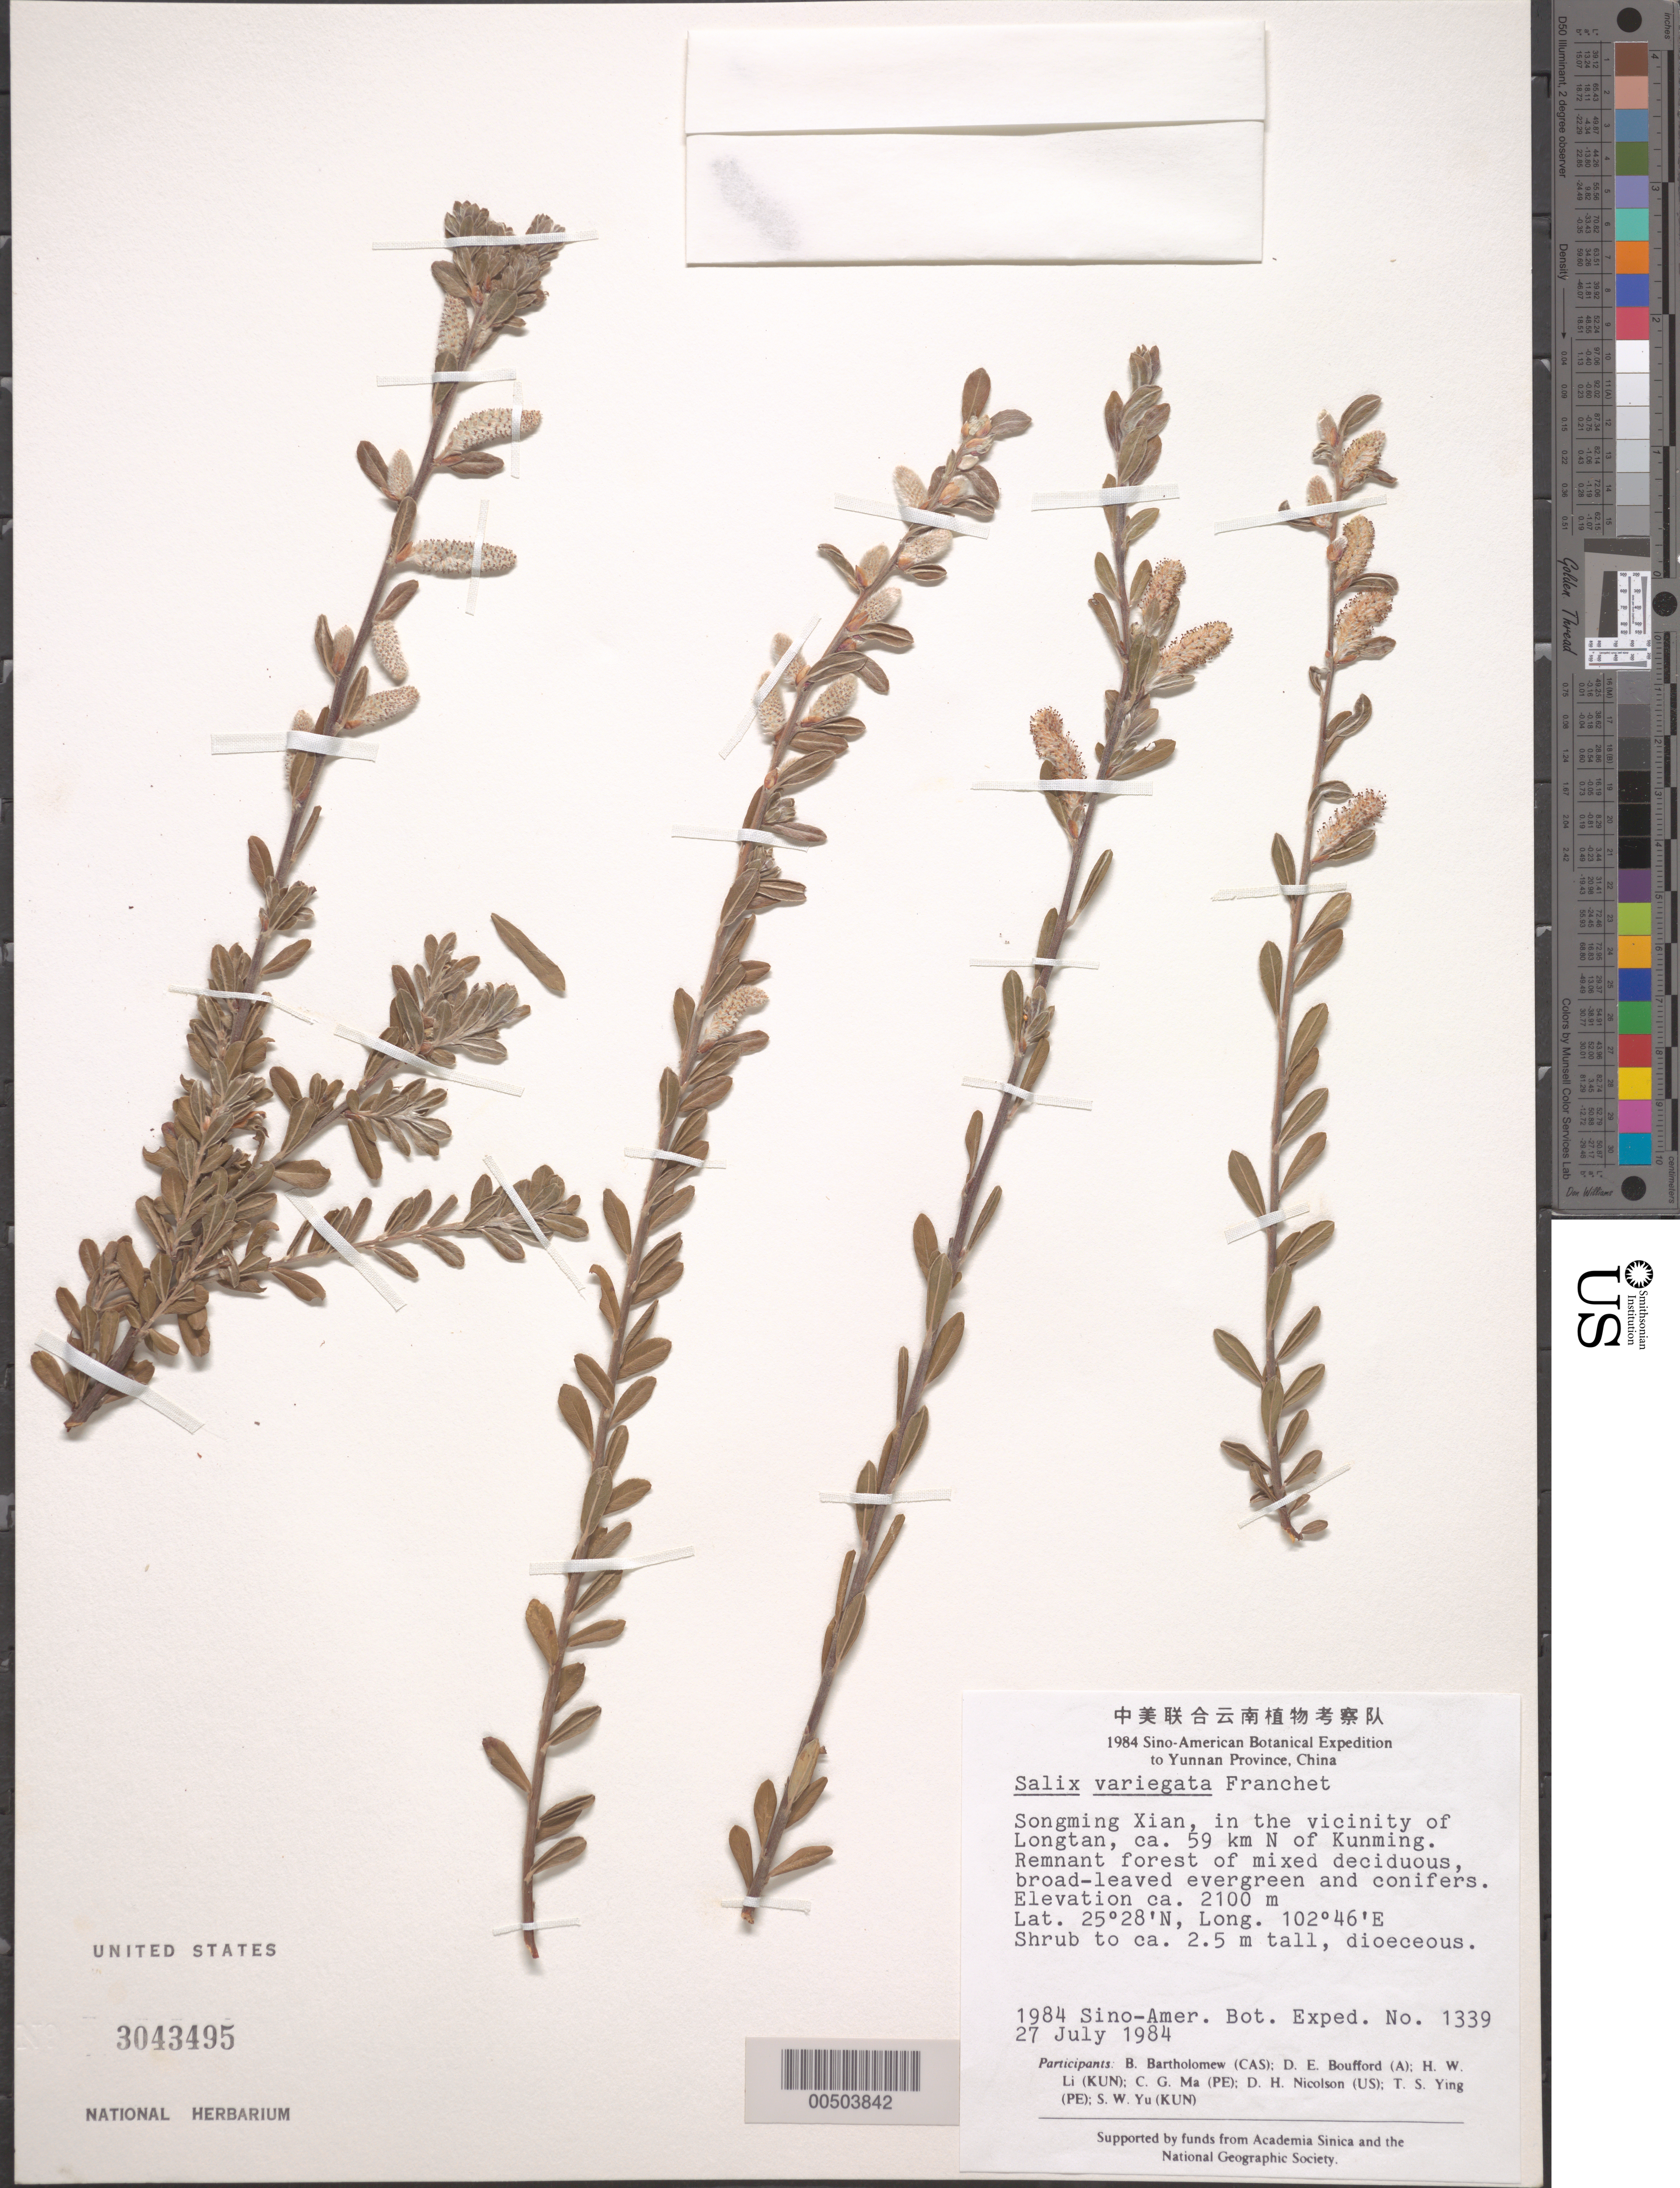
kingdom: Plantae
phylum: Tracheophyta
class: Magnoliopsida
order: Malpighiales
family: Salicaceae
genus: Salix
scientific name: Salix variegata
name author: Franch.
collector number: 1339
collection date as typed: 27 Jul 1984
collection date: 1984-07-27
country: China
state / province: Yunnan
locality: Vicinity of Longtan, ca. 59 km N of Kunming, Songming District (Songming Xian)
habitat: Remnant forest of mixed deciduous, broad-leaved evergreen and conifers. Shrub to ca. 2.5 m tall, dioeceous.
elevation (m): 2100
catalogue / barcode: US 3043495